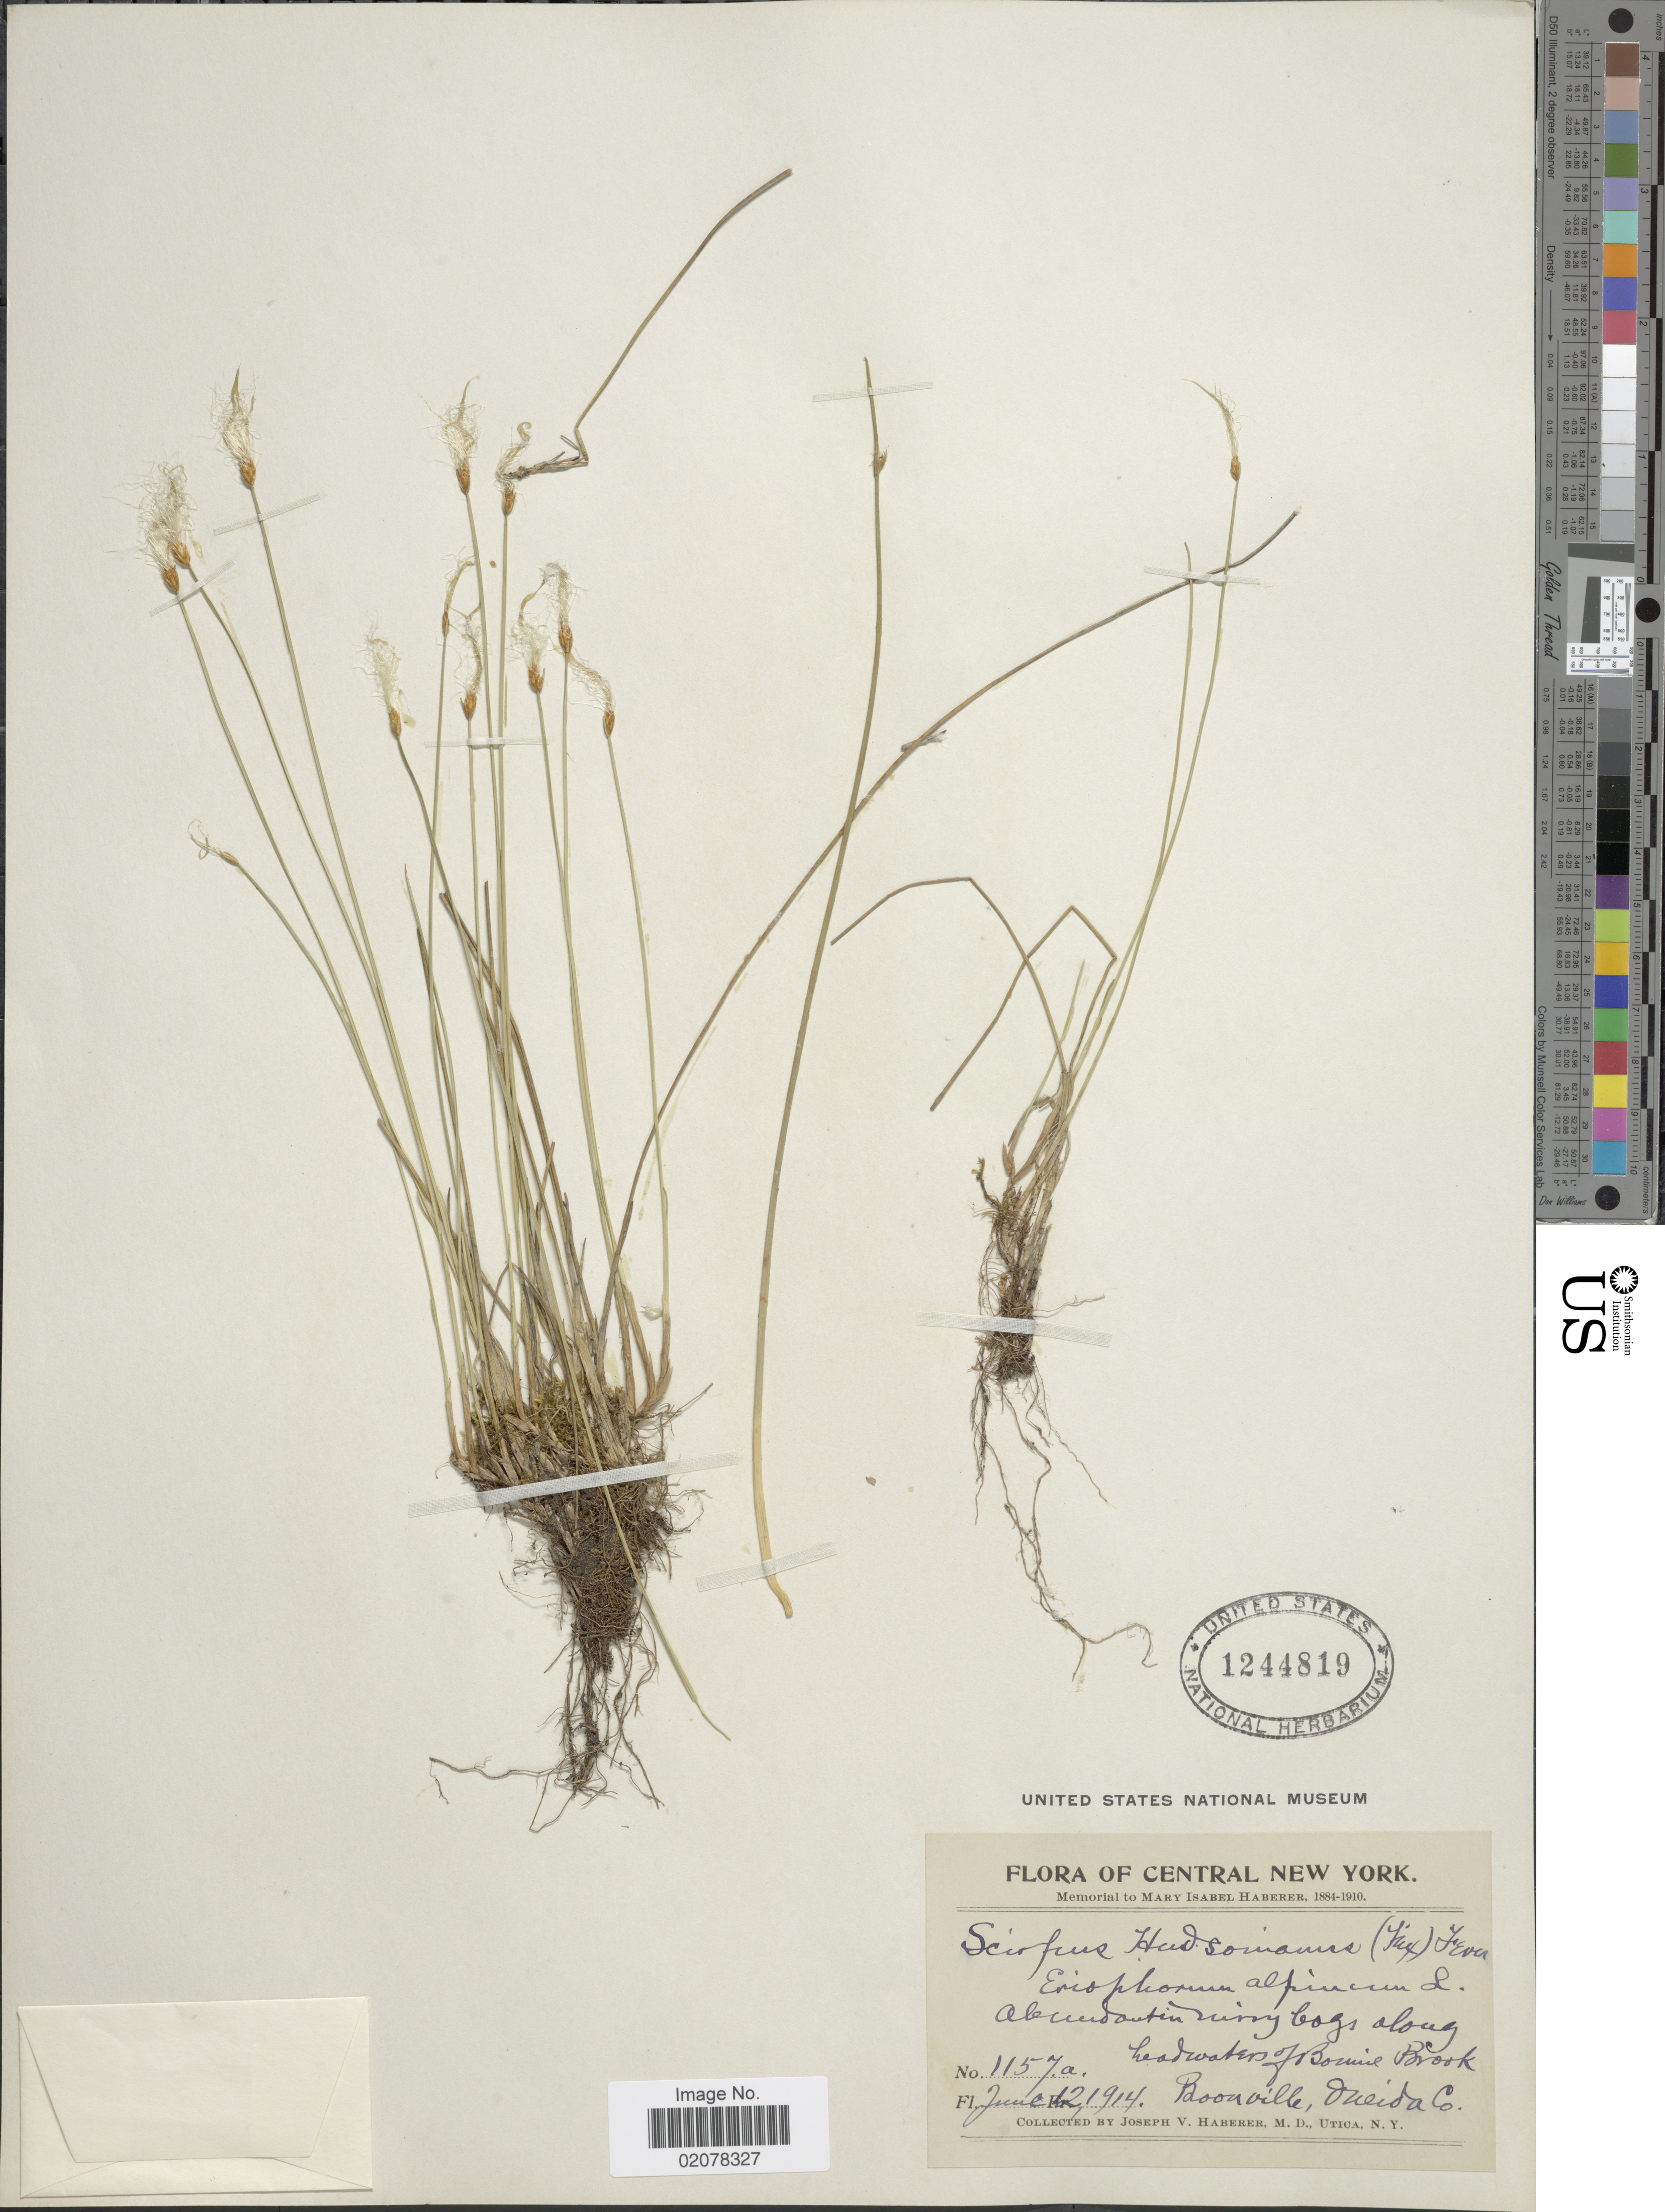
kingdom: Plantae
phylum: Tracheophyta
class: Liliopsida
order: Poales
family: Cyperaceae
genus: Trichophorum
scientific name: Trichophorum alpinum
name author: (L.) Pers.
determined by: Strong, M. T., (US), Smithsonian Institution - National Museum of Natural History (UNITED STATES)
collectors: J. V. Haberer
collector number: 1157a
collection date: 1914-06-12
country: United States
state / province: New York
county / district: Oneida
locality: Central New York, along headwaters of Bonnie Brook, Boonville, Oneida Co.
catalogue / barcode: US 1244819